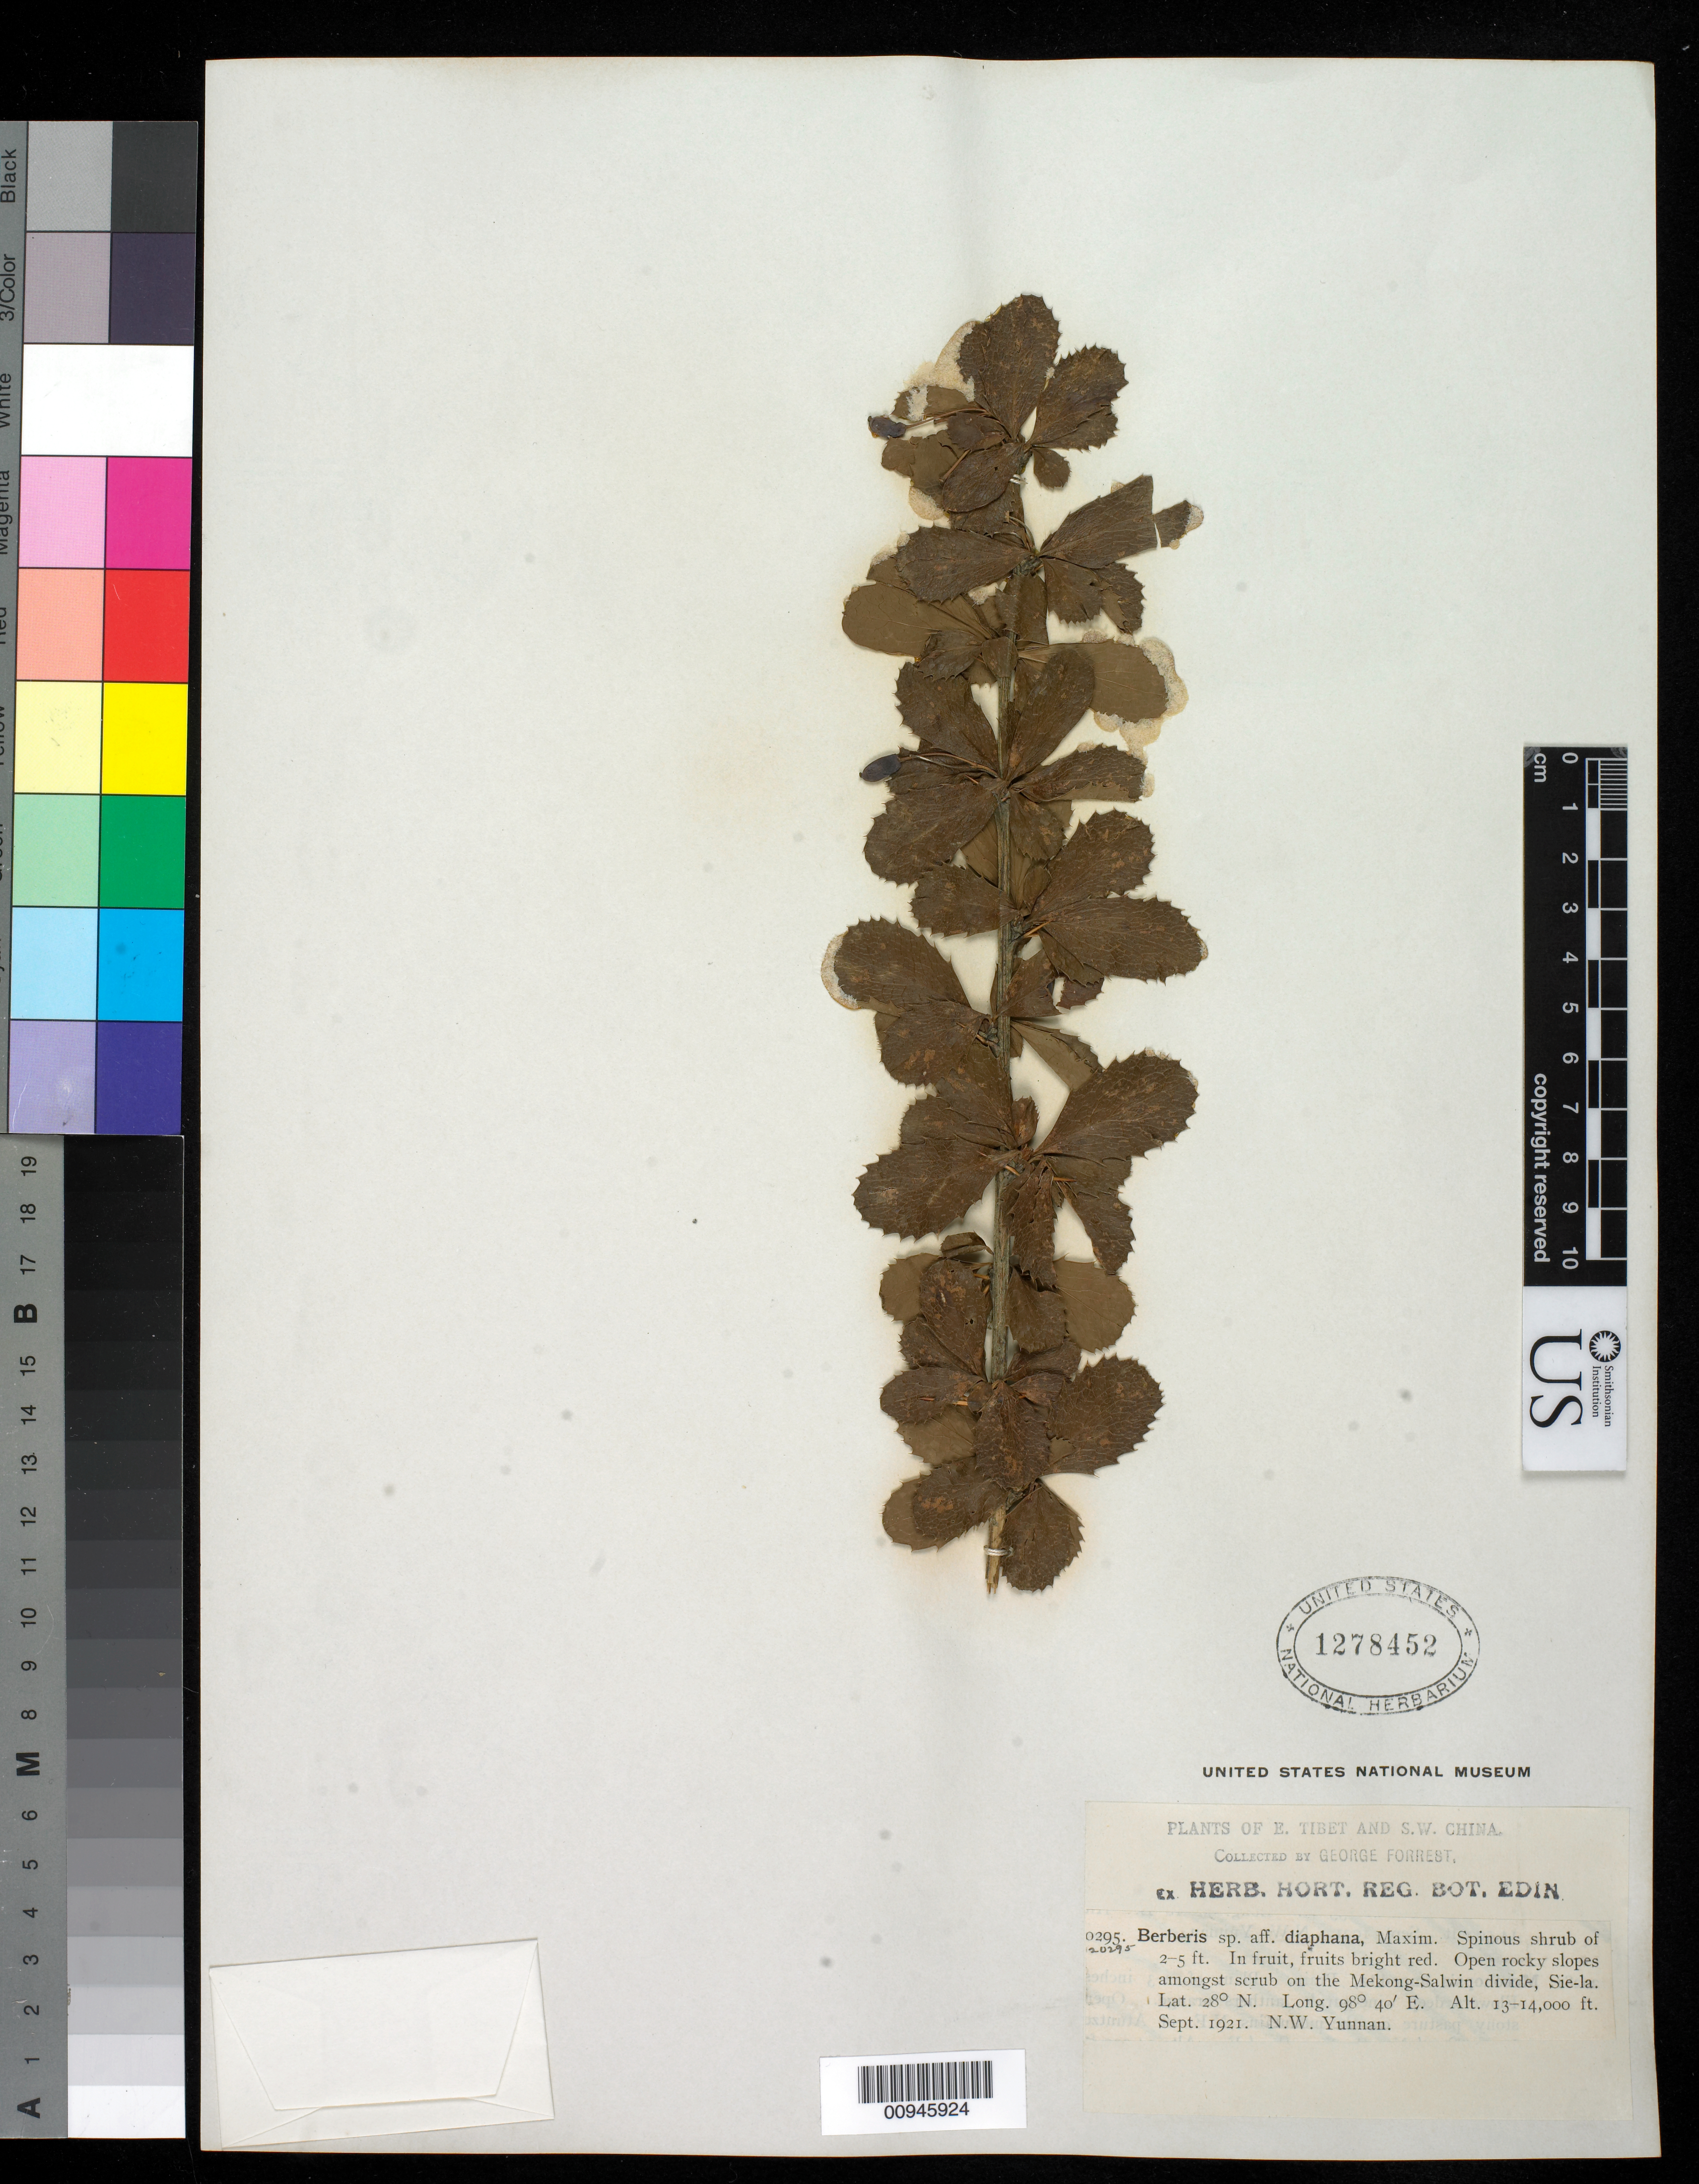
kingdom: Plantae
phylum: Tracheophyta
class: Magnoliopsida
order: Ranunculales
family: Berberidaceae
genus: Berberis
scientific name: Berberis diaphana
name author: Maxim.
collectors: G. Forrest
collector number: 20295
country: China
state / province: Yunnan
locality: Mekong-Salwin divide, Sie-la.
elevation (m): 3962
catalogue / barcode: US 1278452